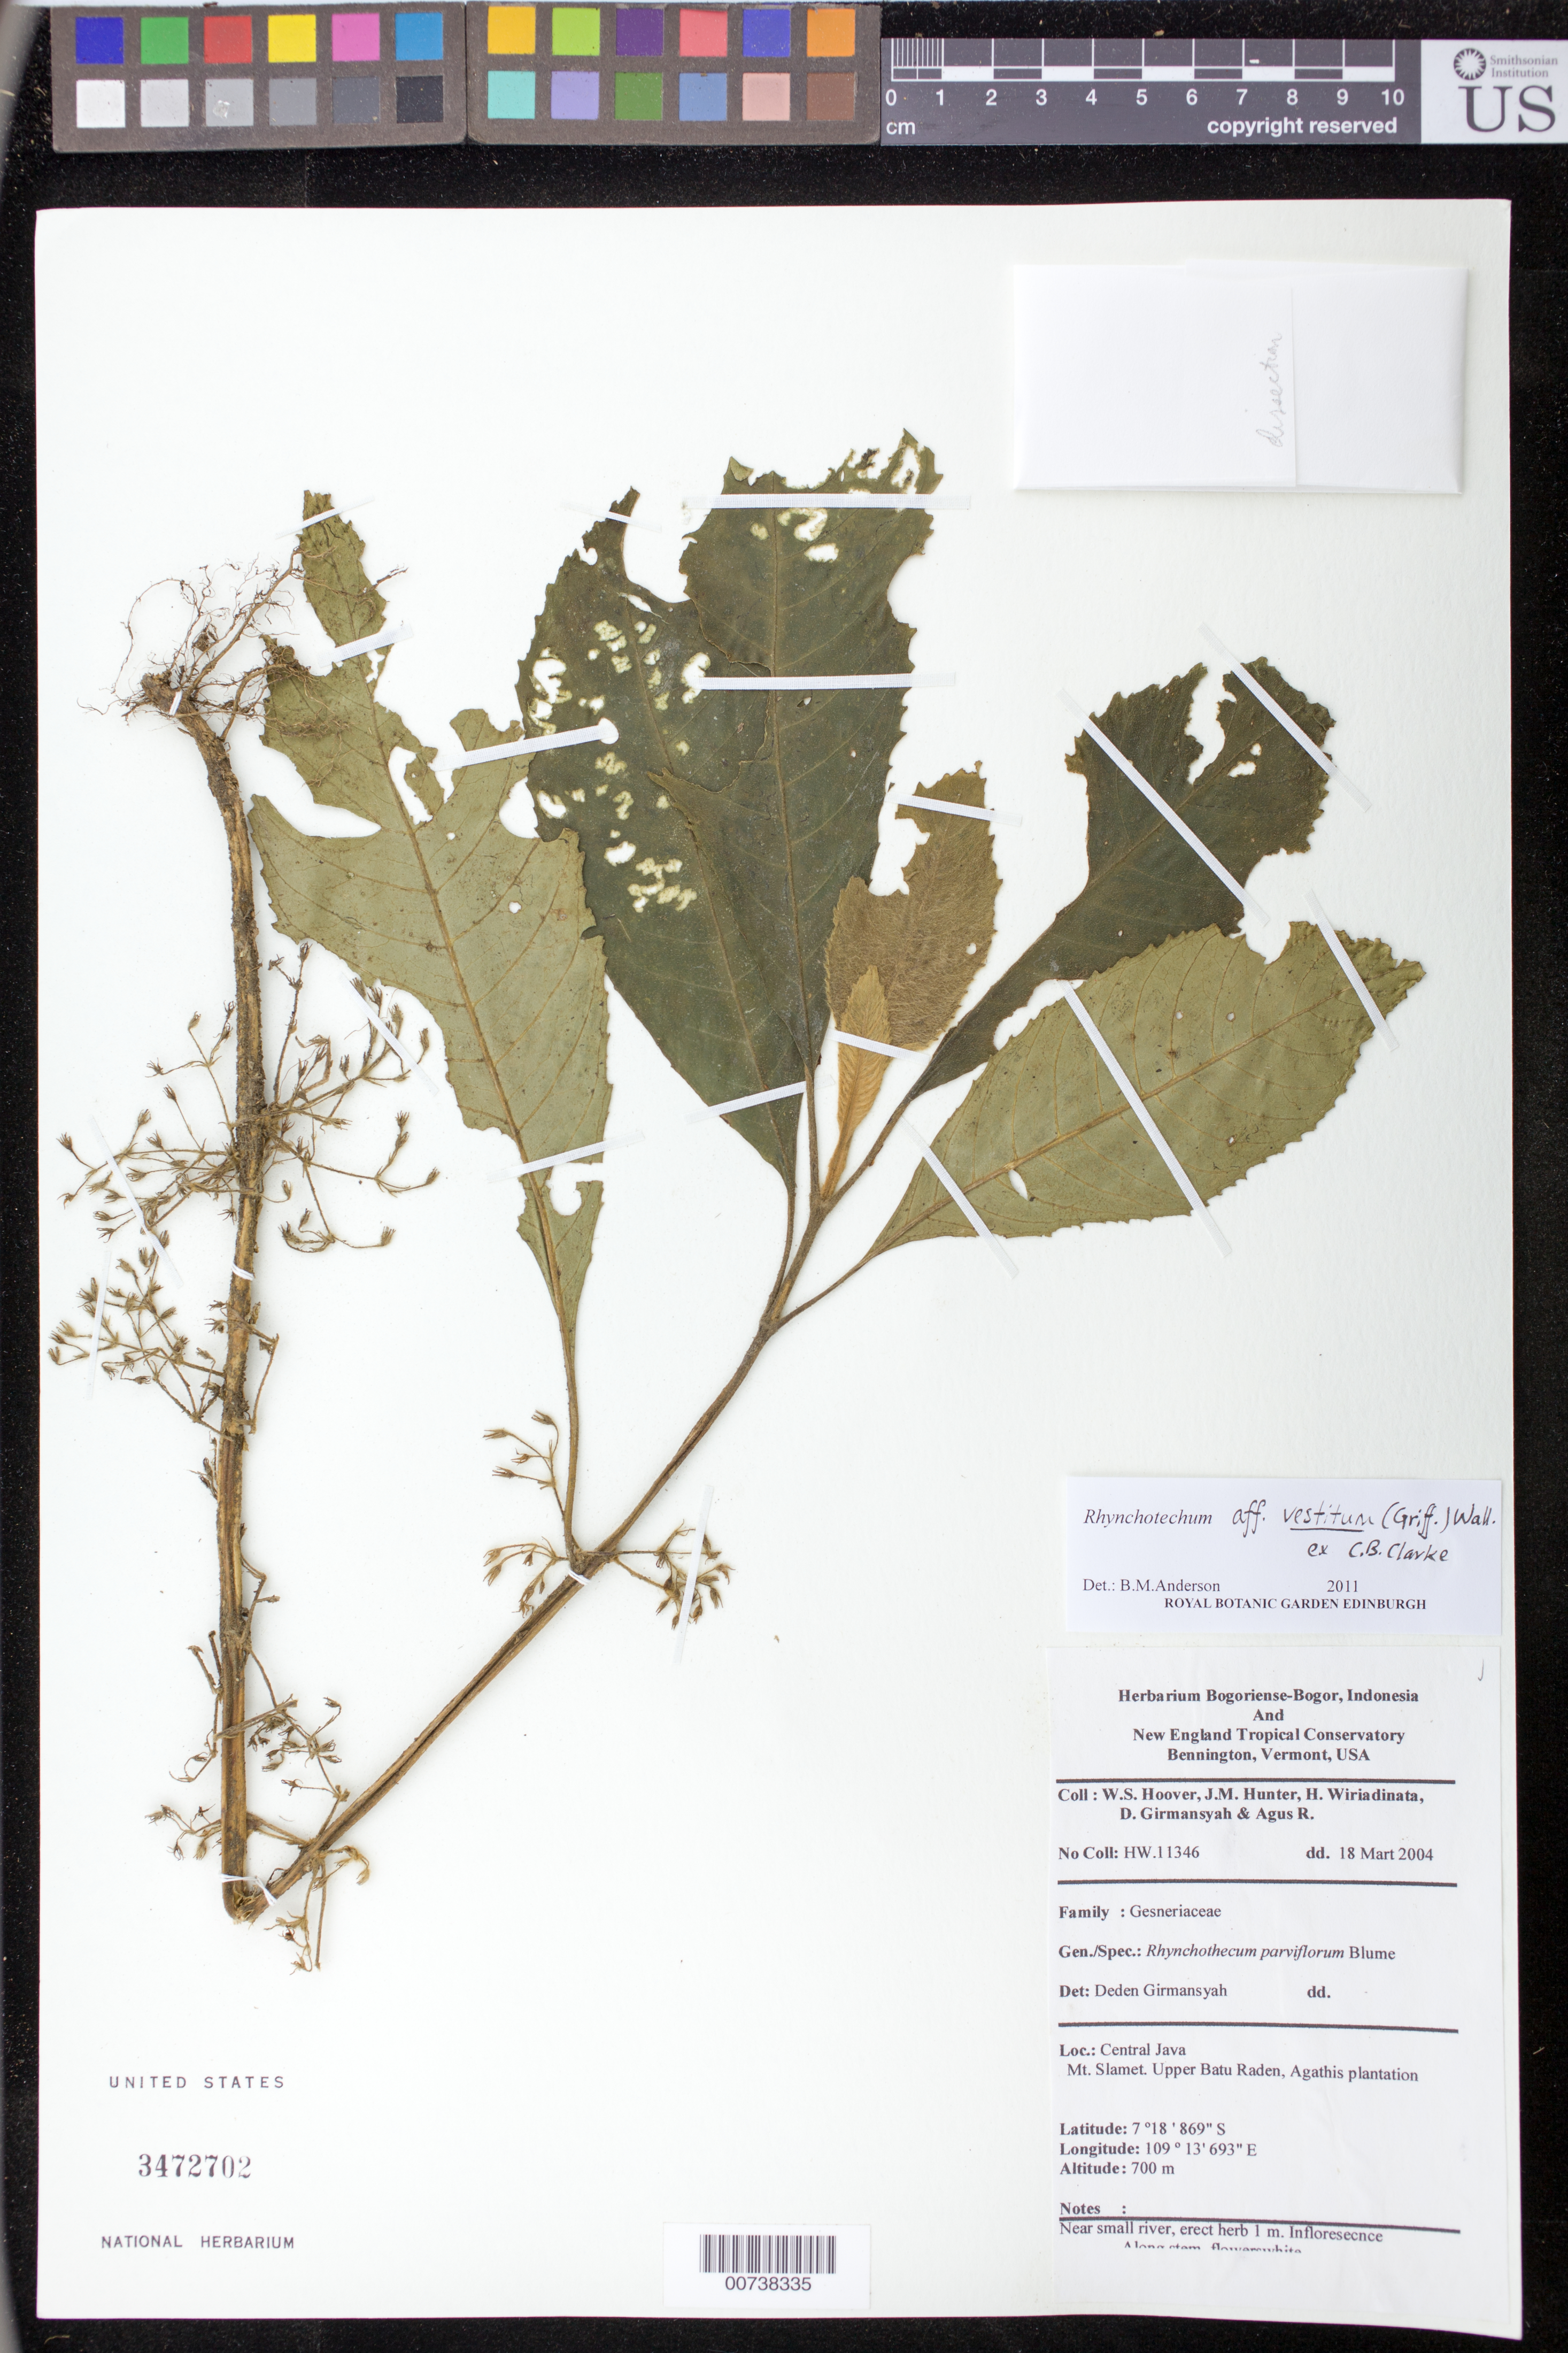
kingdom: Plantae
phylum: Tracheophyta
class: Magnoliopsida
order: Lamiales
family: Gesneriaceae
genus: Rhynchotechum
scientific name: Rhynchotechum vestitum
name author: Wall. ex C.B. Clarke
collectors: W. S. Hoover, J. Hunter, H. Wiriadinata, D. Girmansyah & R. Agus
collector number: HW 11346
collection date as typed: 18 Mar 2004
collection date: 2004-03-18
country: Indonesia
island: Java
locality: Central Java, Mt. Slamet, Upper Batu Raden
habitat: Agathis plantation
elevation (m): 700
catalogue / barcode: US 3472702